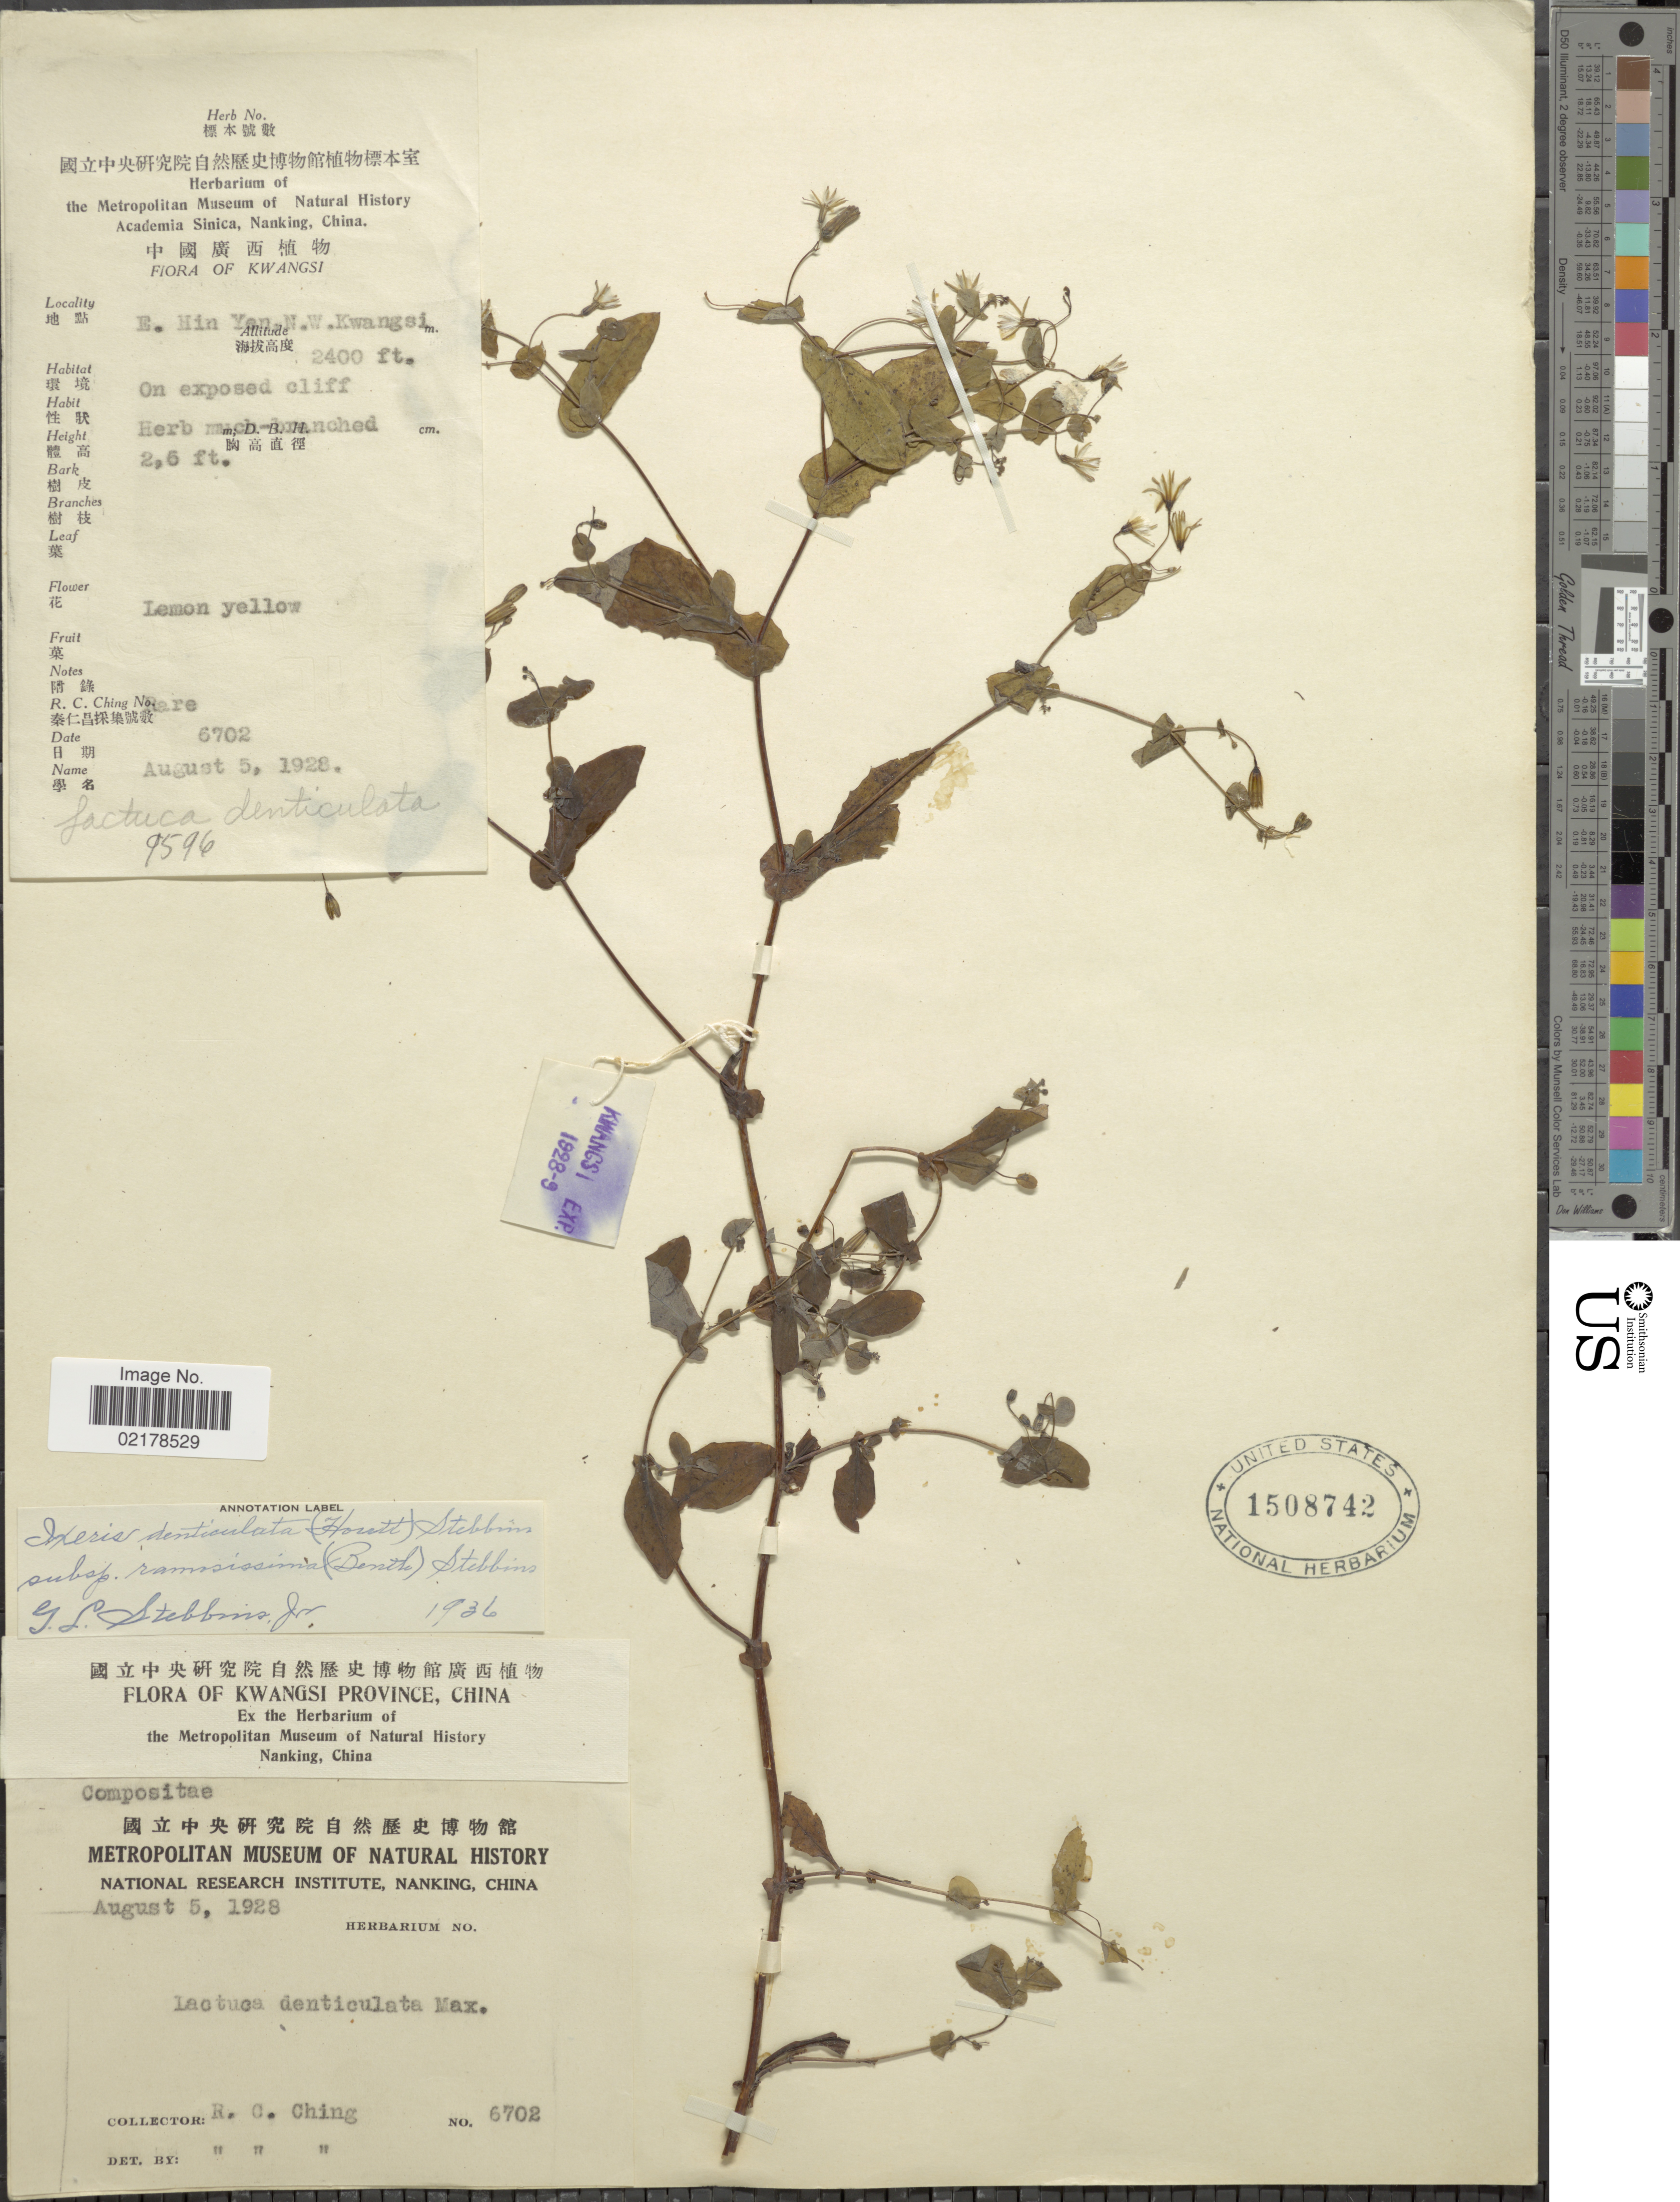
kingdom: Plantae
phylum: Tracheophyta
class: Magnoliopsida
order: Asterales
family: Asteraceae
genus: Crepidiastrum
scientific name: Crepidiastrum denticulatum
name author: (Houtt.) Pak & Kawano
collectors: R. C. Ching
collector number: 6702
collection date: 1928-08-05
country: China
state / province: Guangxi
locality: Kwangsi Province, E Hin Yan N.W. Kwangsi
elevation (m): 732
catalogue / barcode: US 1508742